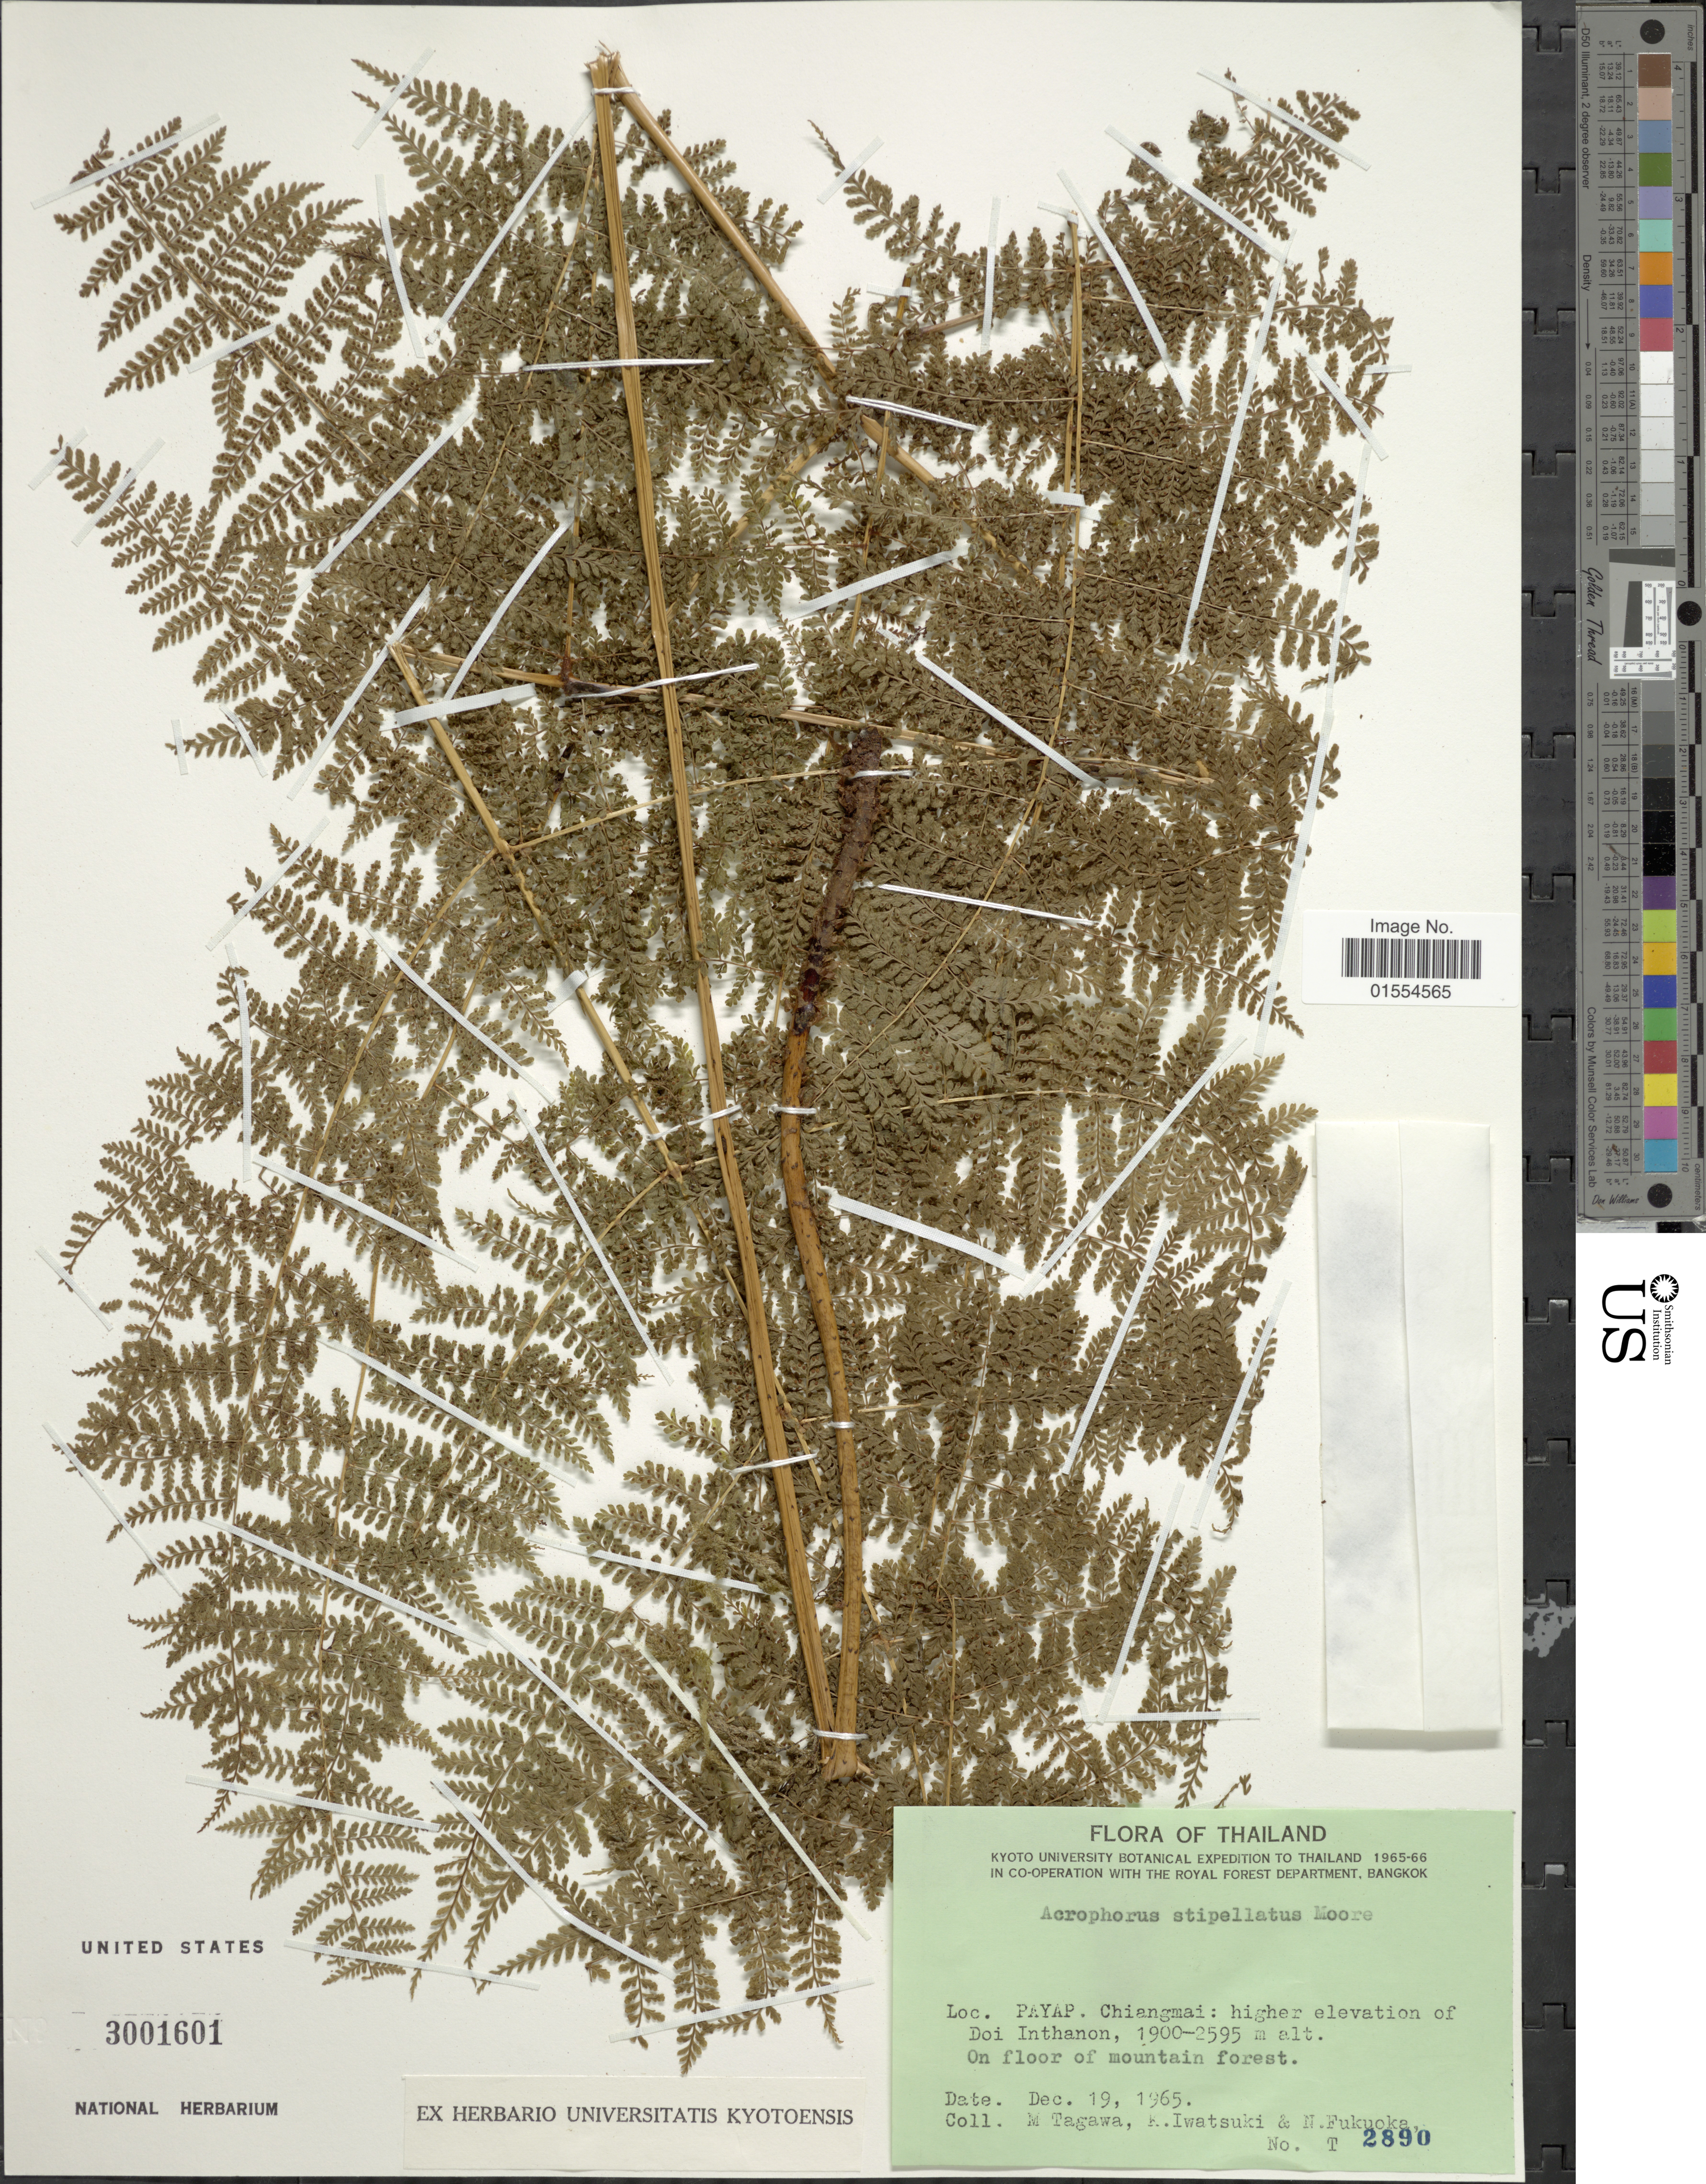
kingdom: Plantae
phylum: Tracheophyta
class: Polypodiopsida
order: Polypodiales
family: Dryopteridaceae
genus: Dryopteris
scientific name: Dryopteris nodosa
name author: (C. Presl) Li Bing Zhang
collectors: M. Tagawa, K. Iwatsuki & N. Fukuoka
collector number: T2890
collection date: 1965-12-19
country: Thailand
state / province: Chiang Mai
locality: Payap, Chiangmai: higher elevation of Doi Inthanon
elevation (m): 1900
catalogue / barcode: US 3001601